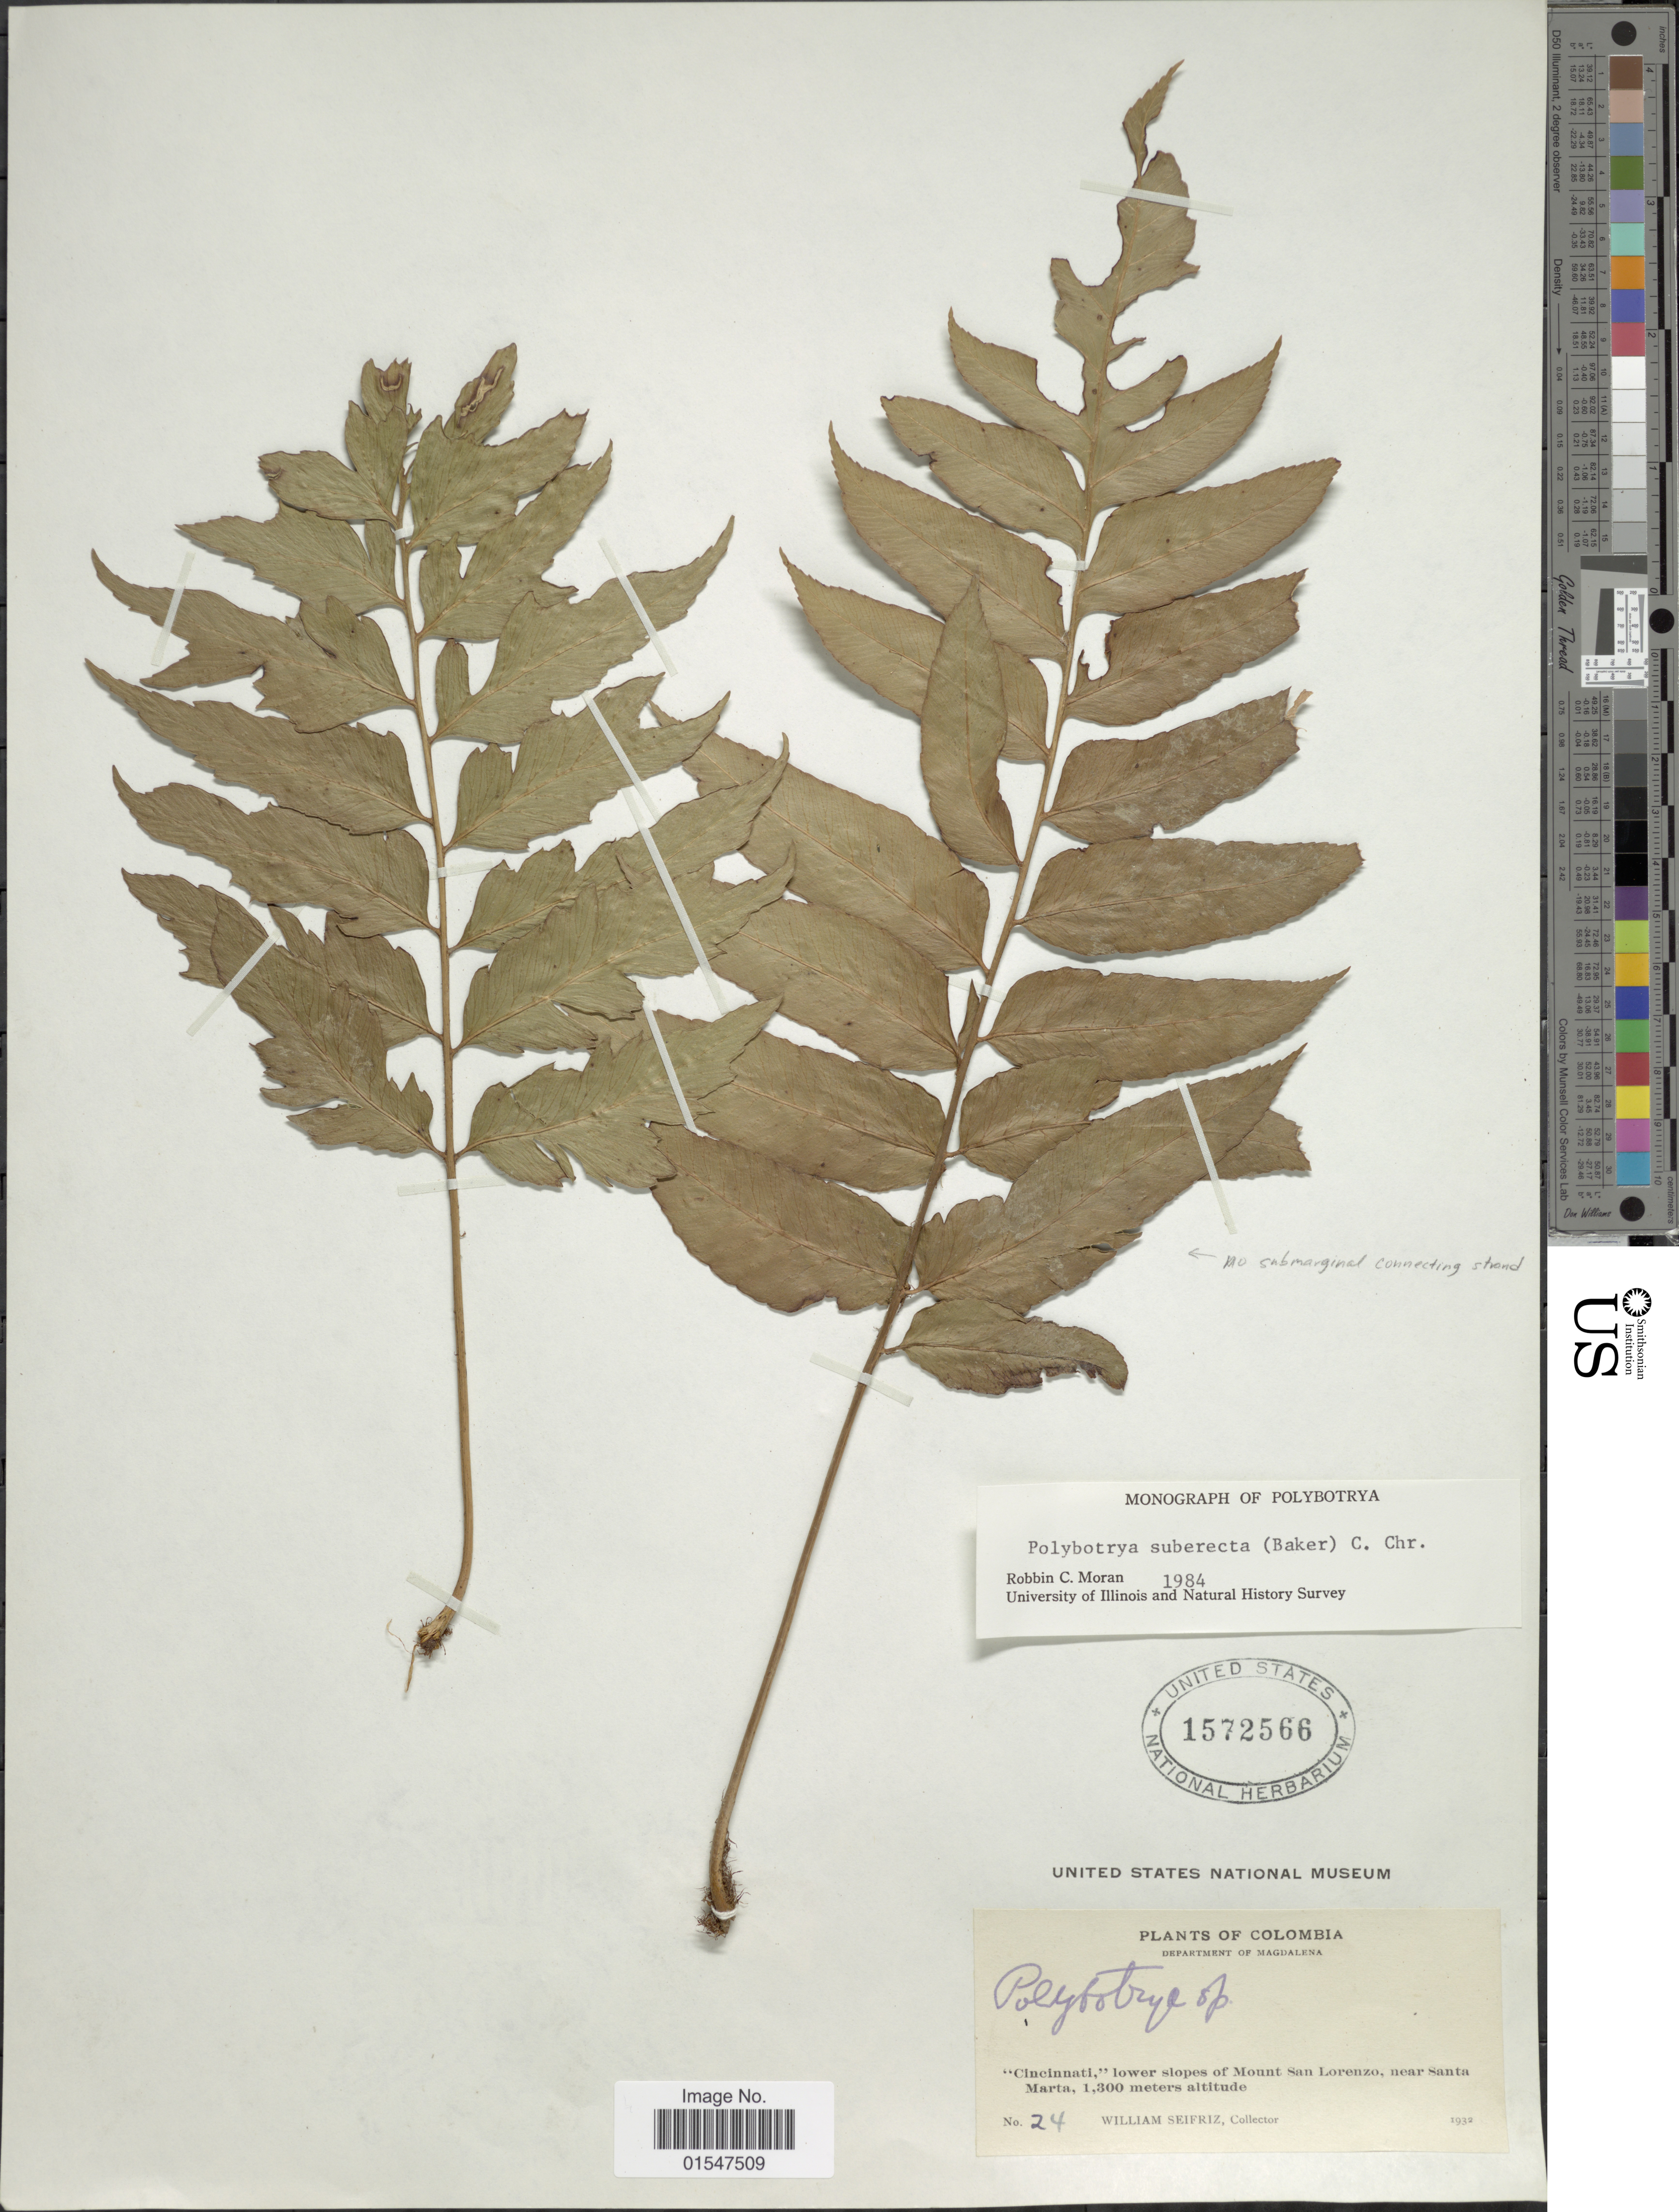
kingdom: Plantae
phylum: Tracheophyta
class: Polypodiopsida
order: Polypodiales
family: Dryopteridaceae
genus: Polybotrya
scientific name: Polybotrya suberecta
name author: (Baker) C. Chr.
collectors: W. Seifriz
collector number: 24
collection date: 1932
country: Colombia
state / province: Magdalena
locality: Colombia, Cincinnati, lower slopes of Mount San Lorenzo, near Santa Marta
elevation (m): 1300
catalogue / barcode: US 1572566